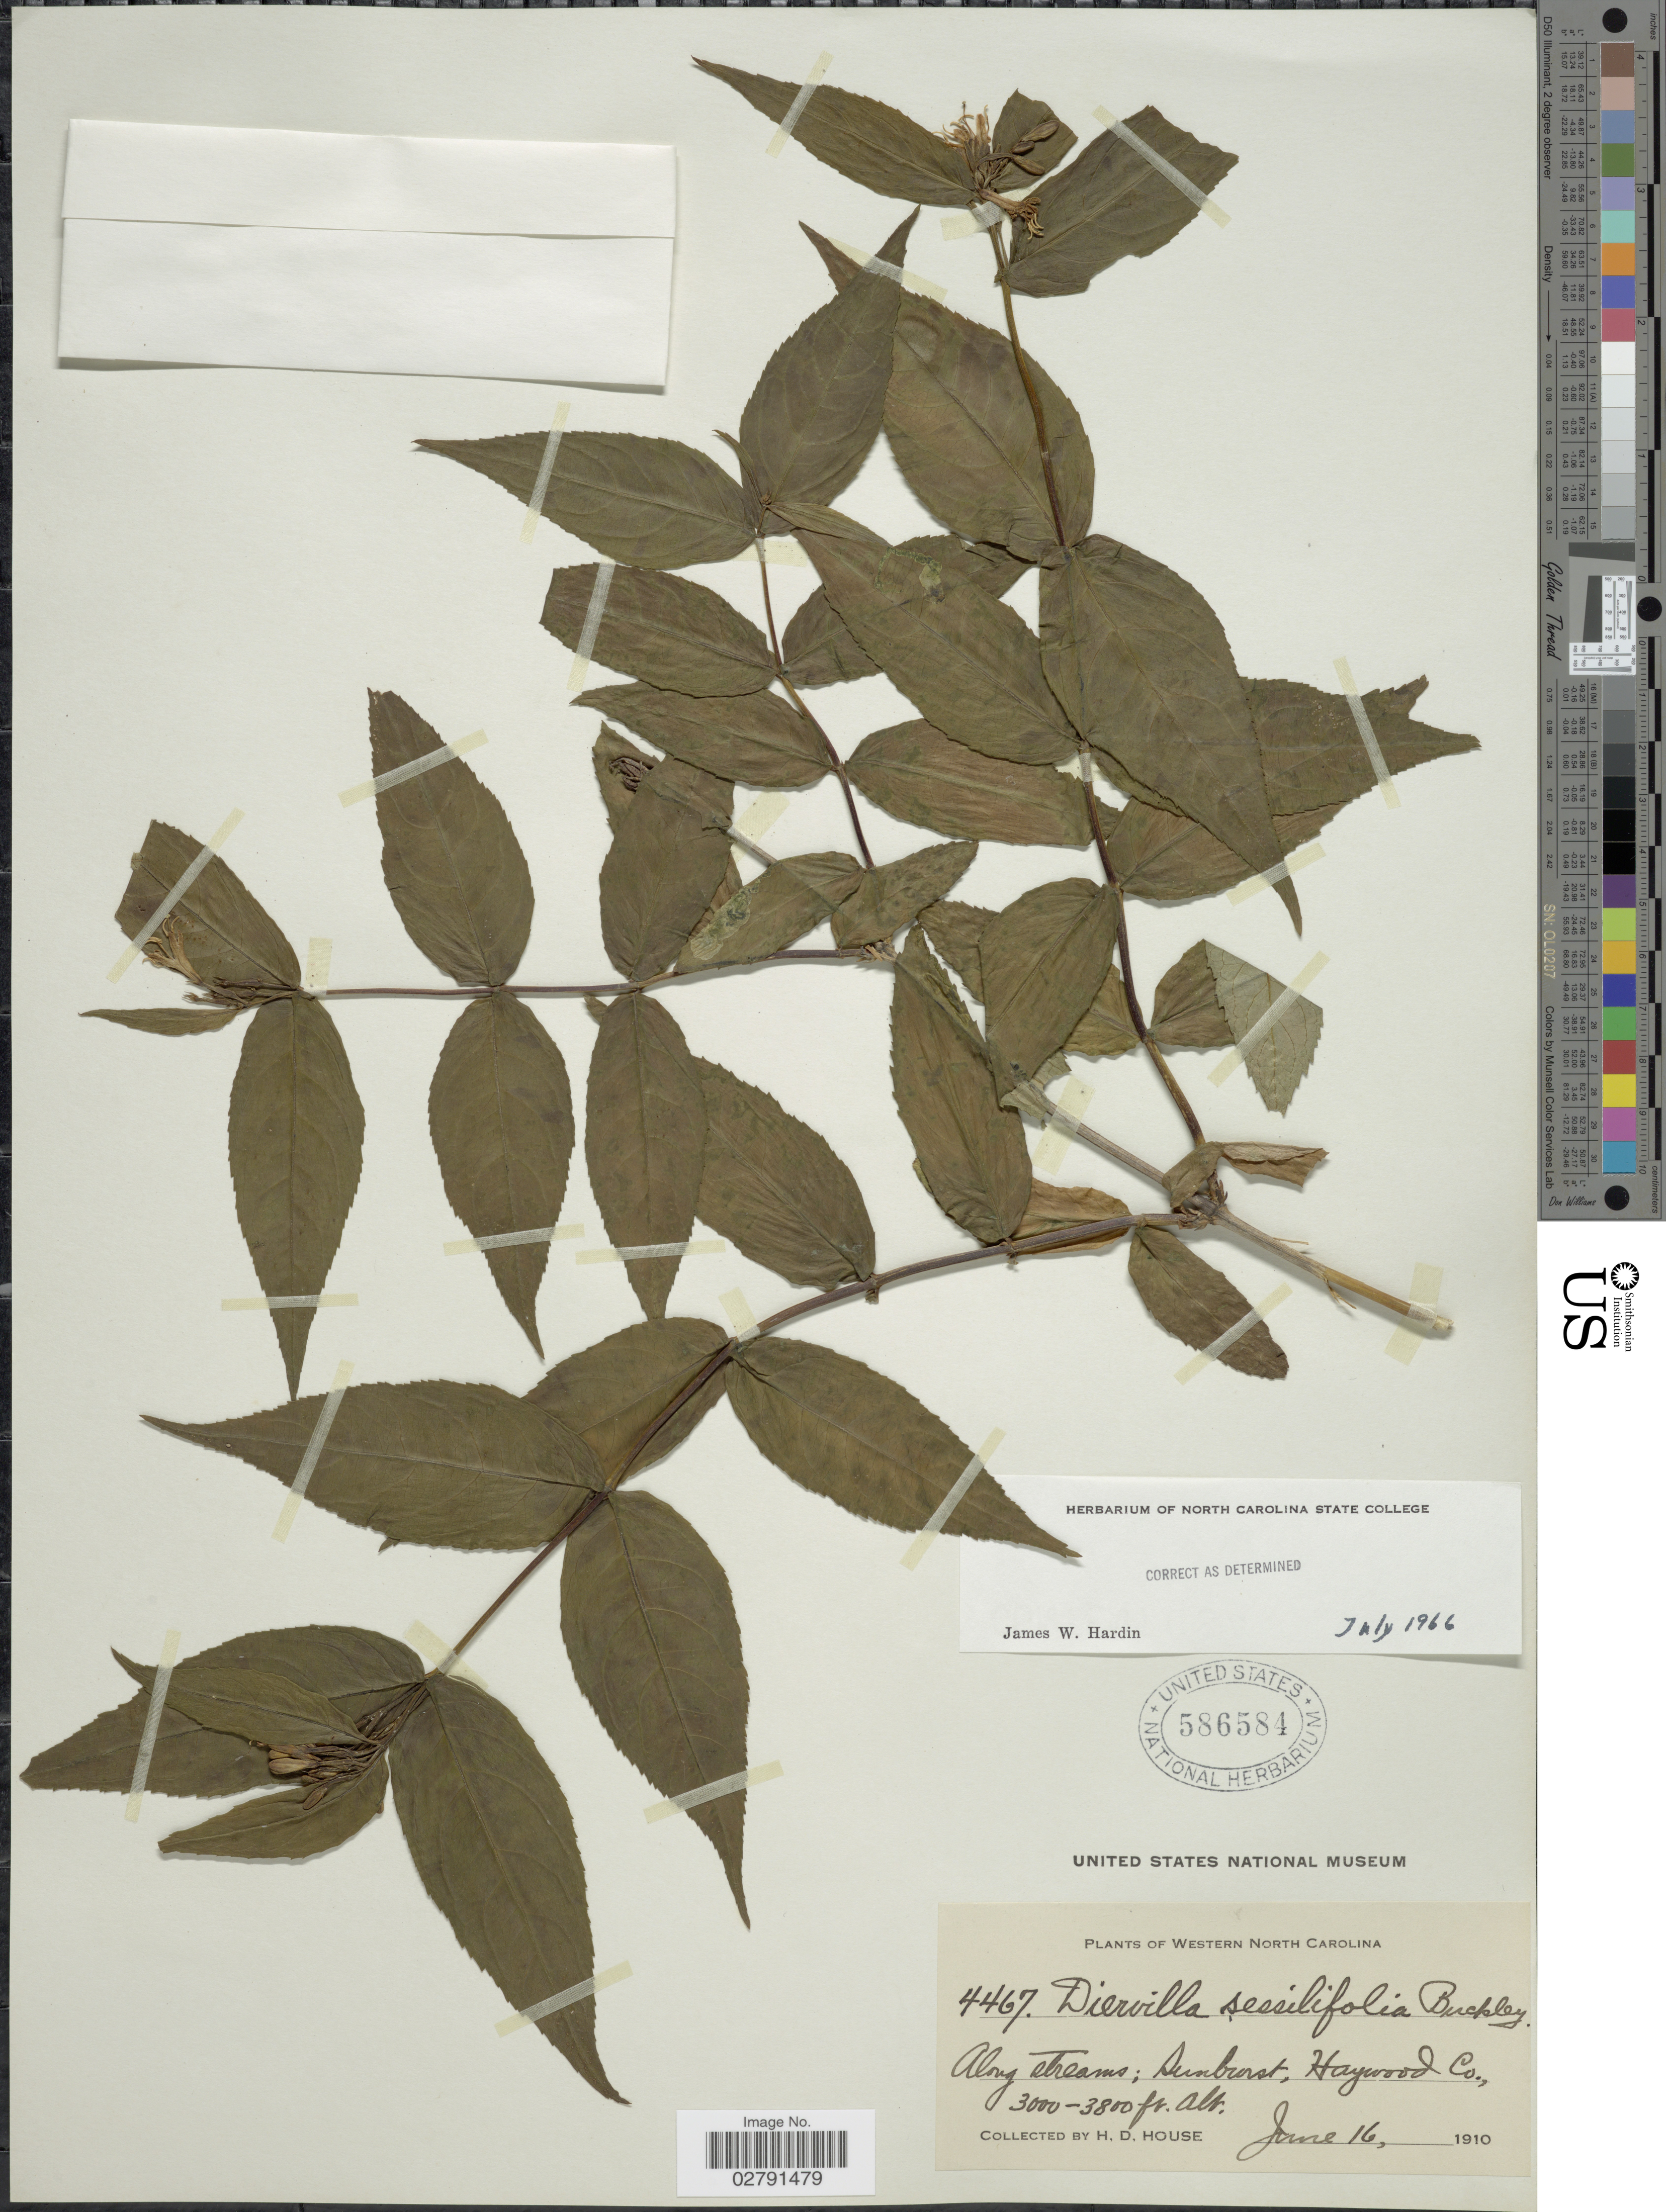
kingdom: Plantae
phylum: Tracheophyta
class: Magnoliopsida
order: Dipsacales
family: Caprifoliaceae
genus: Diervilla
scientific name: Diervilla sessilifolia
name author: Buckley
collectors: H. D. House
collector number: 4467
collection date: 1910-06-16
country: United States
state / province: North Carolina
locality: Western North Carolina, Along streams; Sunburst, Haywood Co.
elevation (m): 914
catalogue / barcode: US 586584